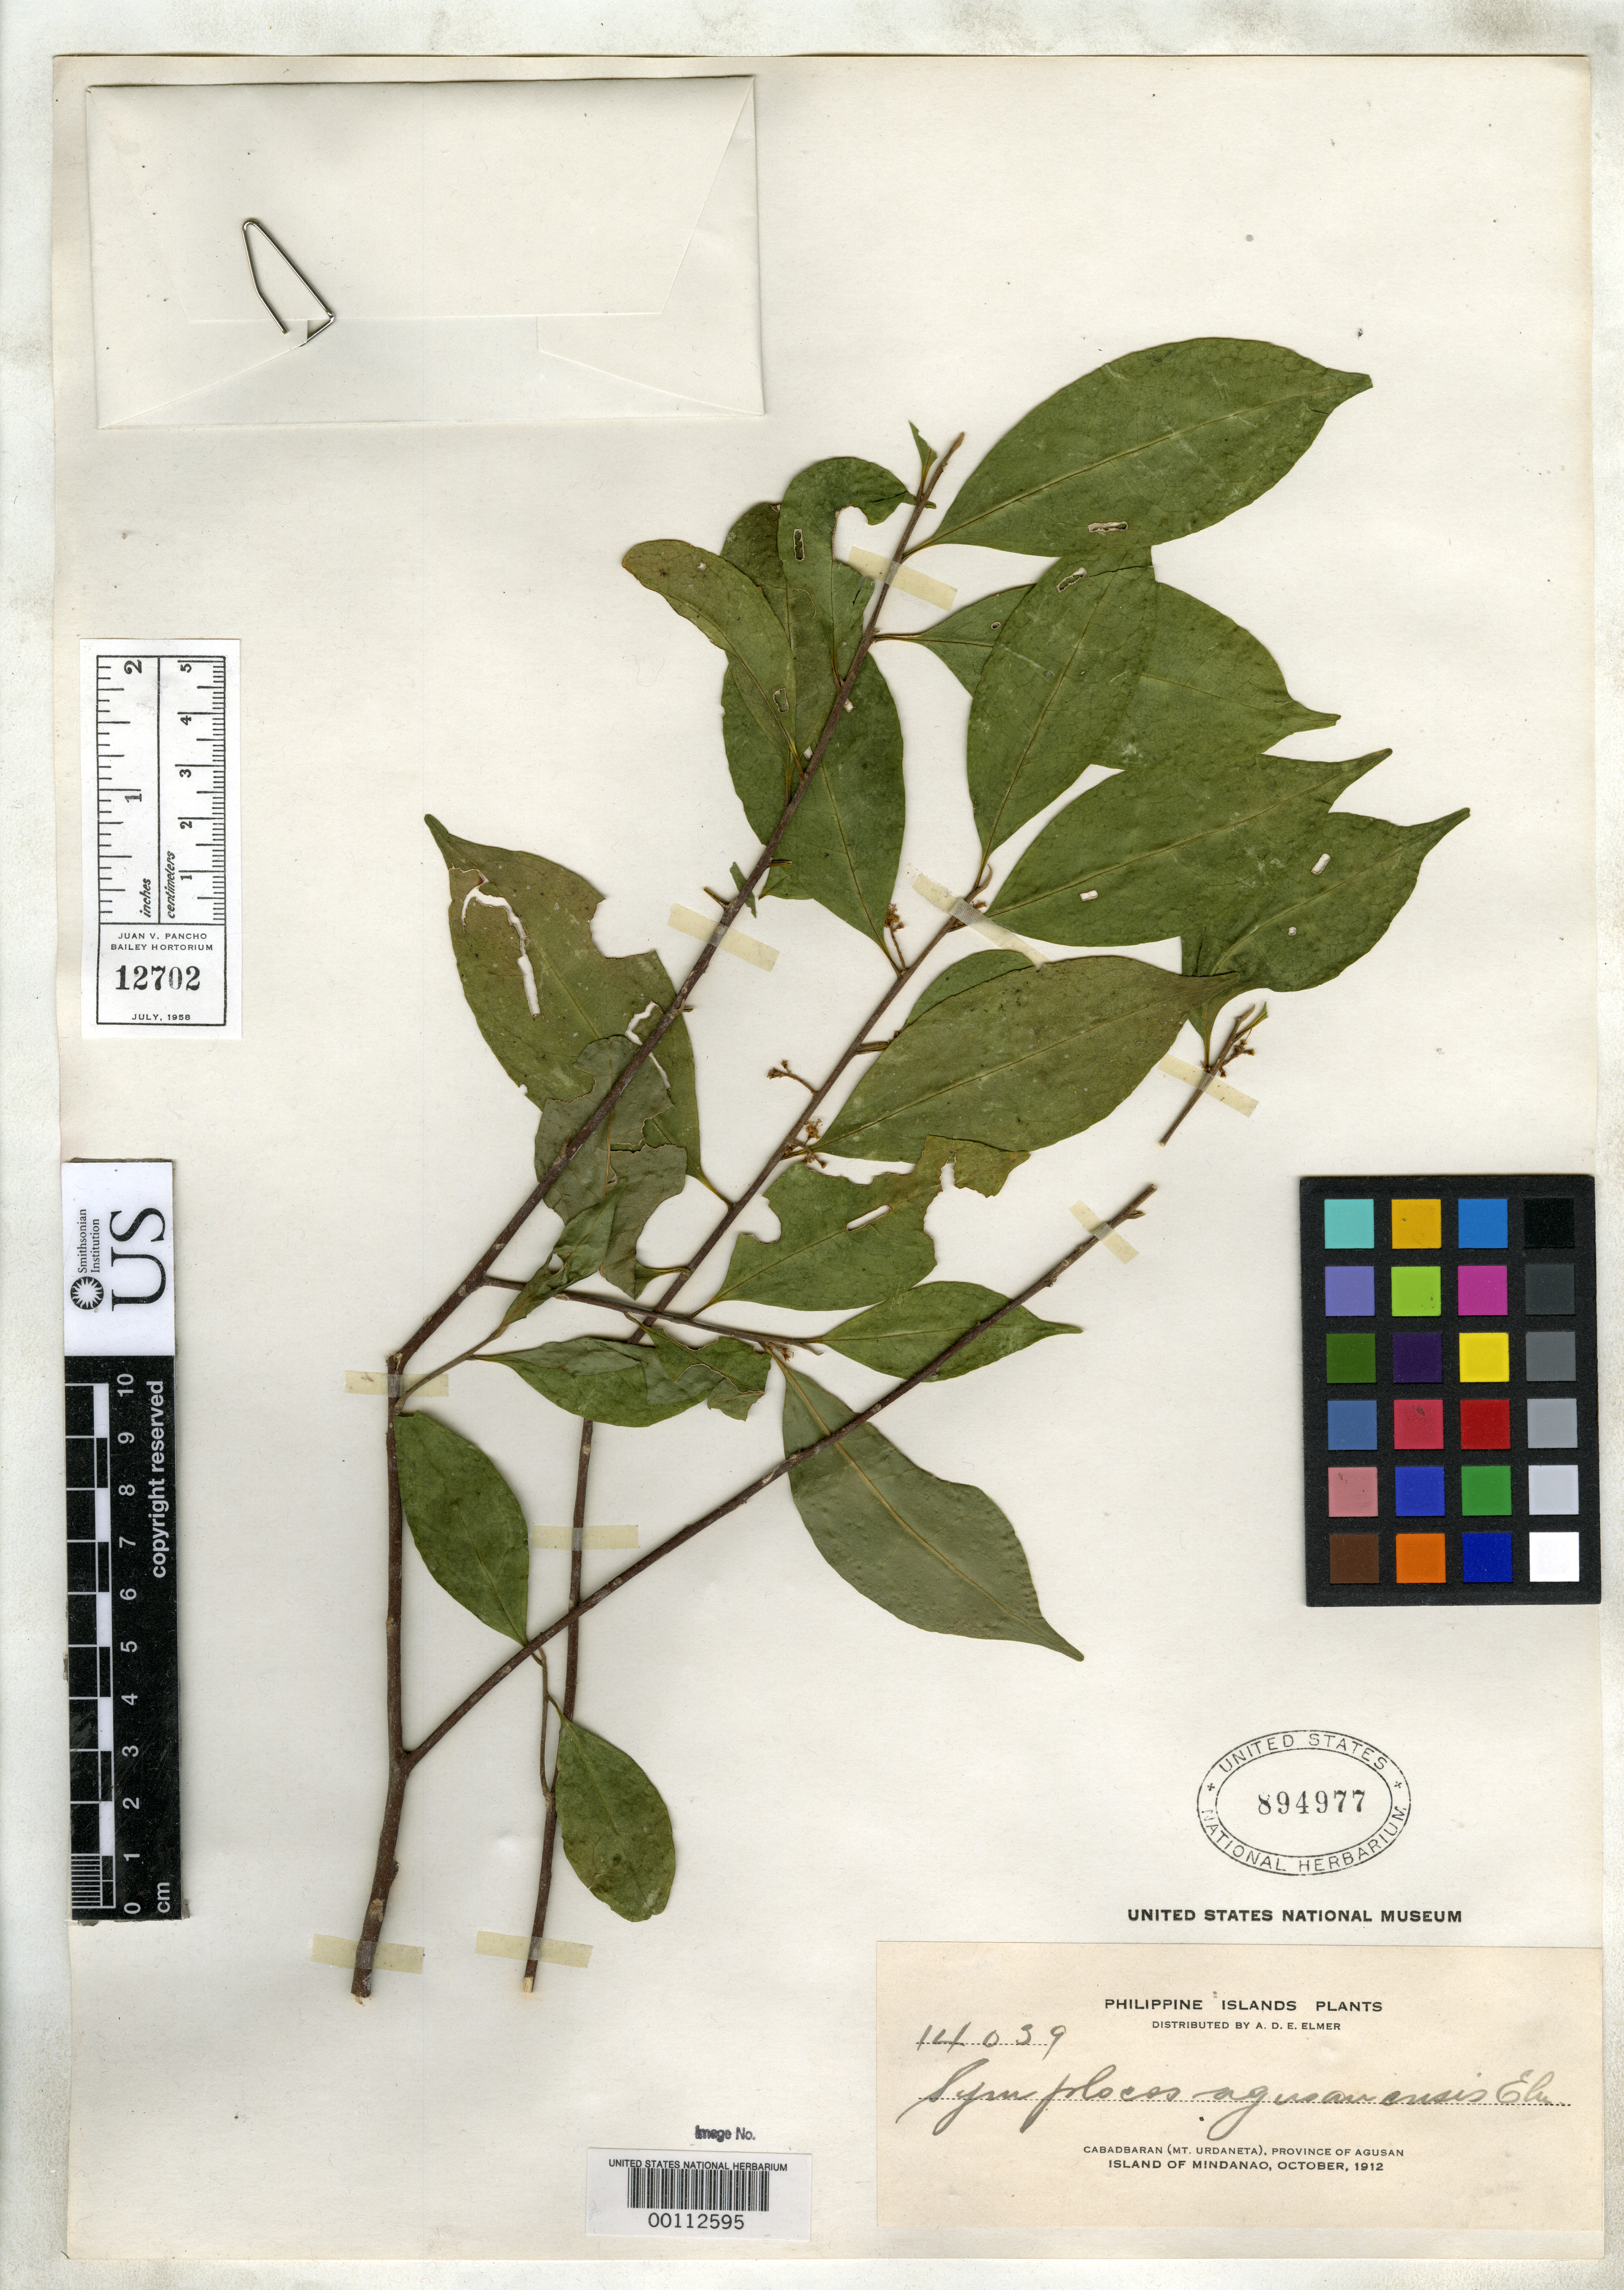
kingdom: Plantae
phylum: Tracheophyta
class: Magnoliopsida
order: Ericales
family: Symplocaceae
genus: Symplocos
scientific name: Symplocos agusanensis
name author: Elmer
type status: Isotype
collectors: A. D. E. Elmer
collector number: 14039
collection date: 1912-10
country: Philippines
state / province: Caraga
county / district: Agusan del Norte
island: Mindanao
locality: Cabadbaran (Mt. Urdaneta), Province of Agusan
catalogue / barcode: US 894977